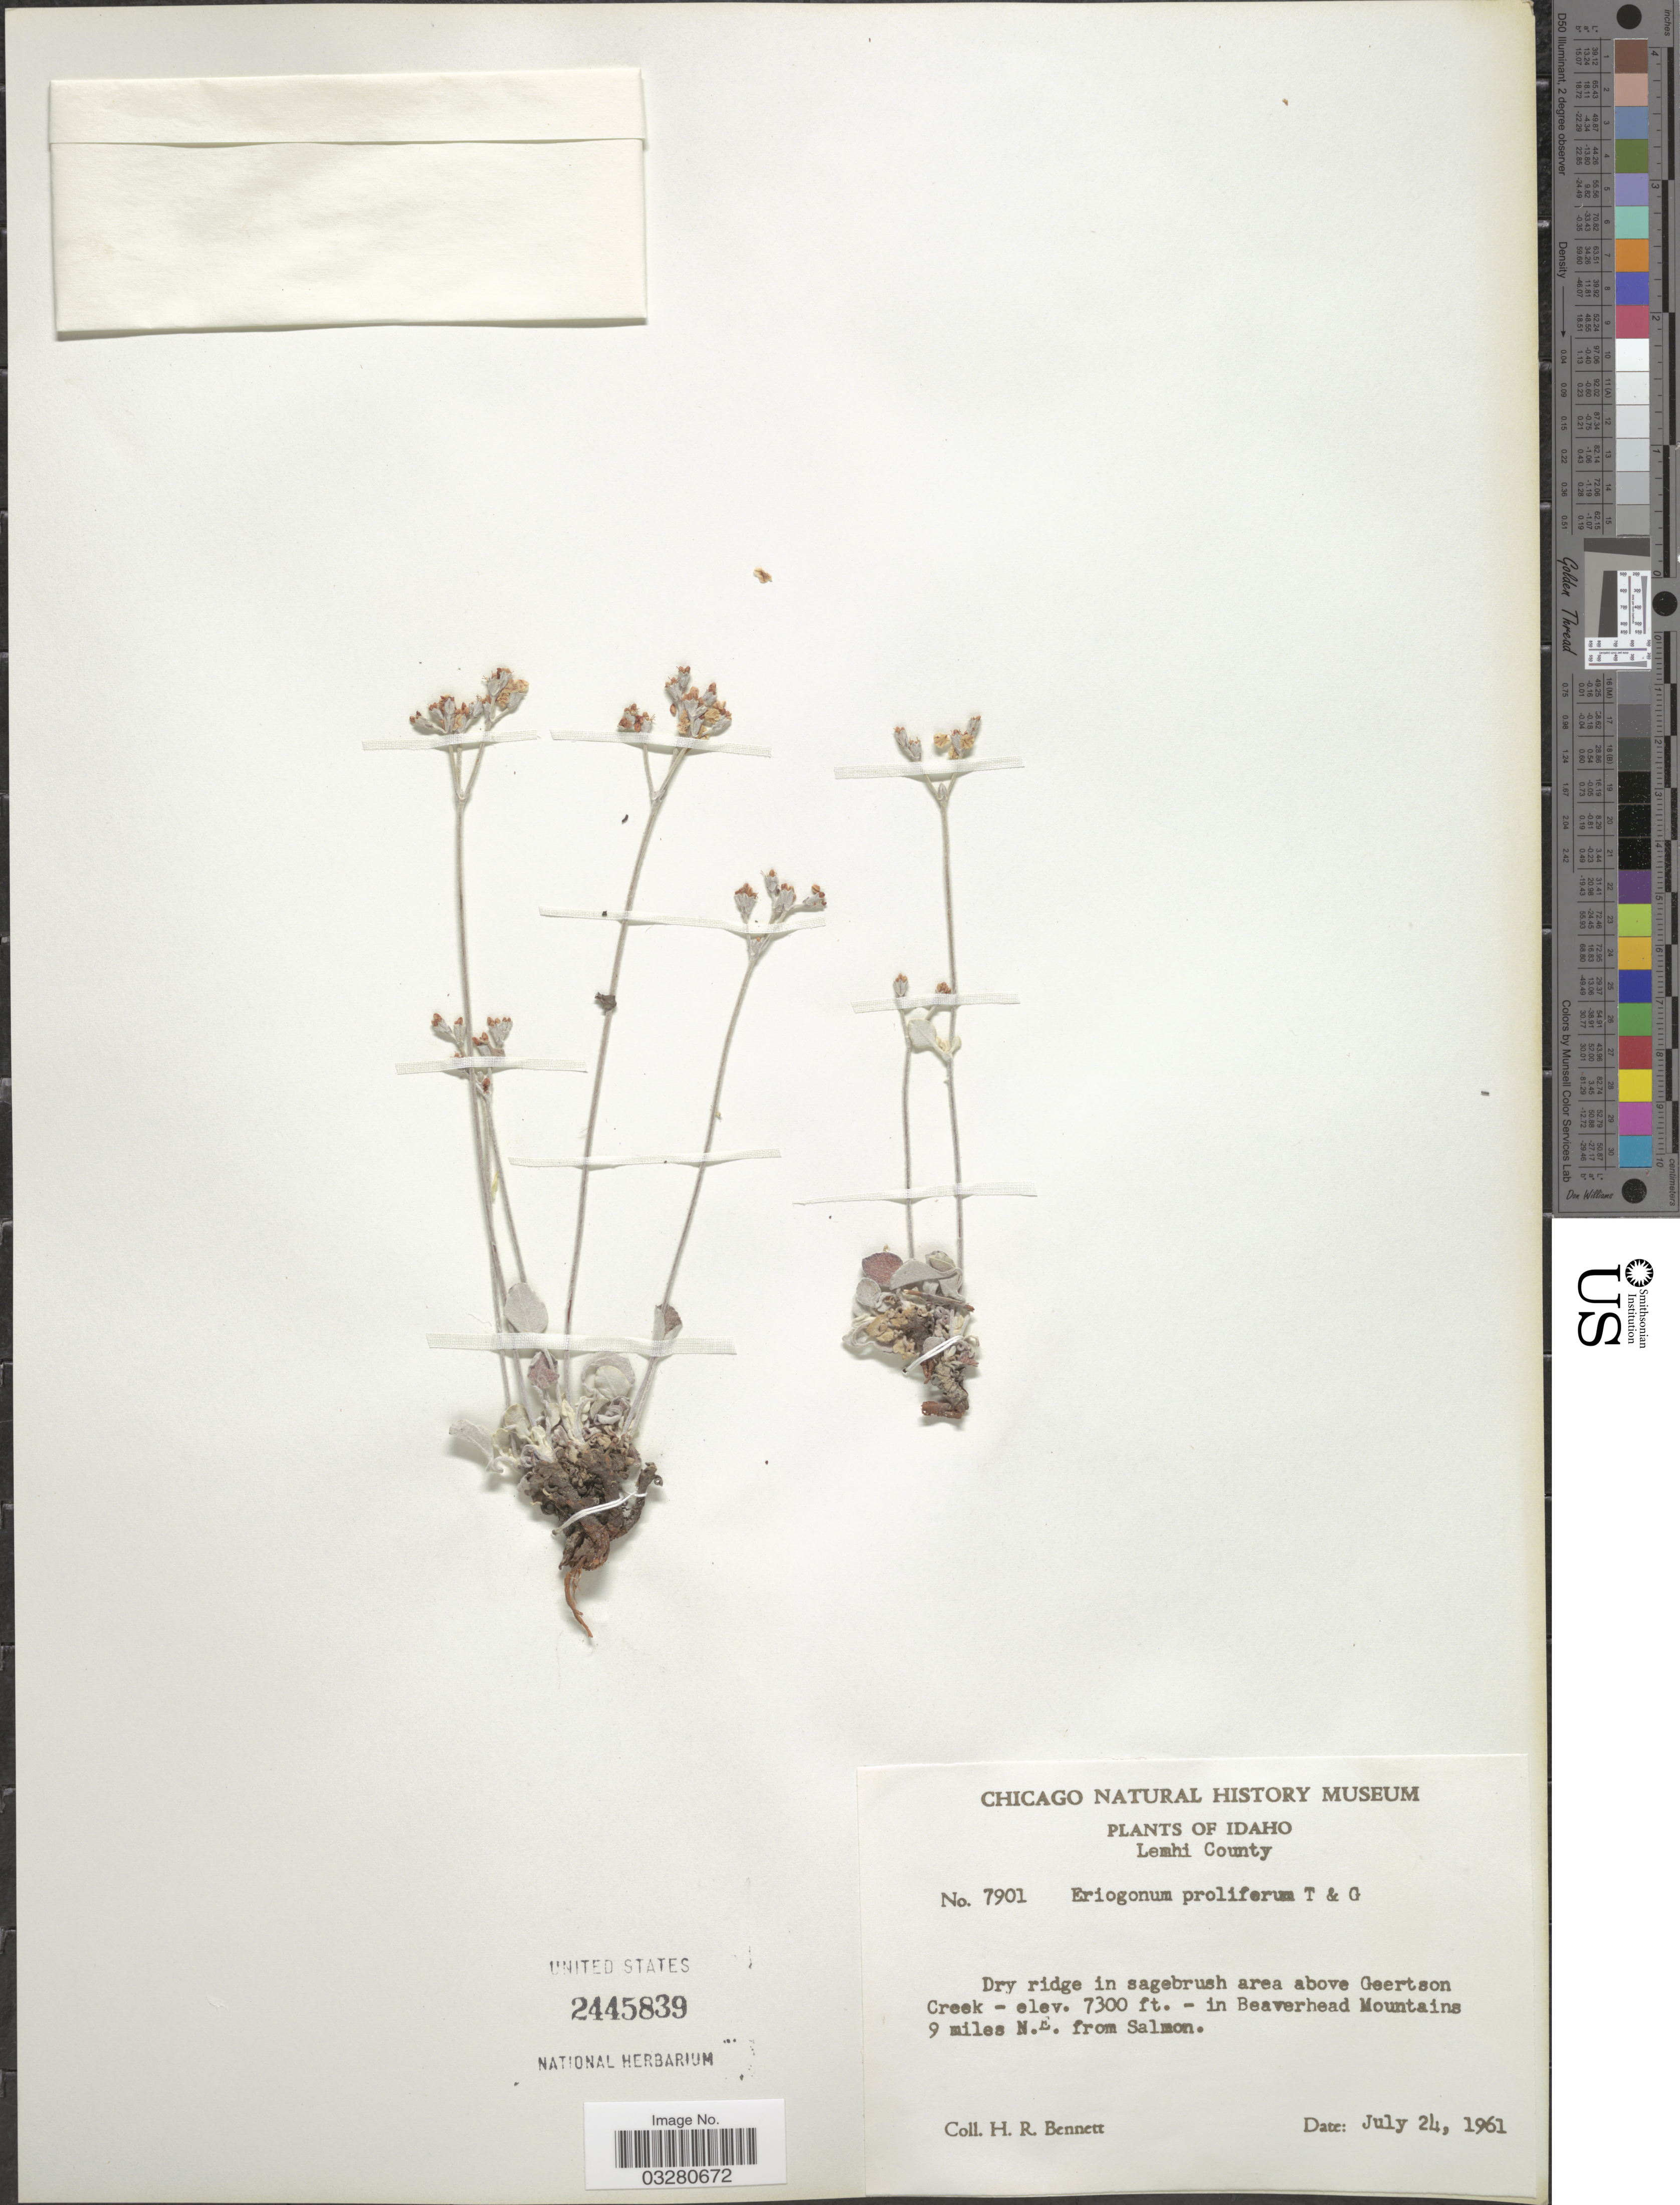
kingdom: Plantae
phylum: Tracheophyta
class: Magnoliopsida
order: Caryophyllales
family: Polygonaceae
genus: Eriogonum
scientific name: Eriogonum proliferum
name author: Torr. & A. Gray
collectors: H. R. Bennett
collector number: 7901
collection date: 1961-07-24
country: United States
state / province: Idaho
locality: Lemhi County. Dry ridge in sagebrush area above Geertson Creek in Beaverhead Mountains 9 miles N.E. from Salmon.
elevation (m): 2225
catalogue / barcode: US 2445839